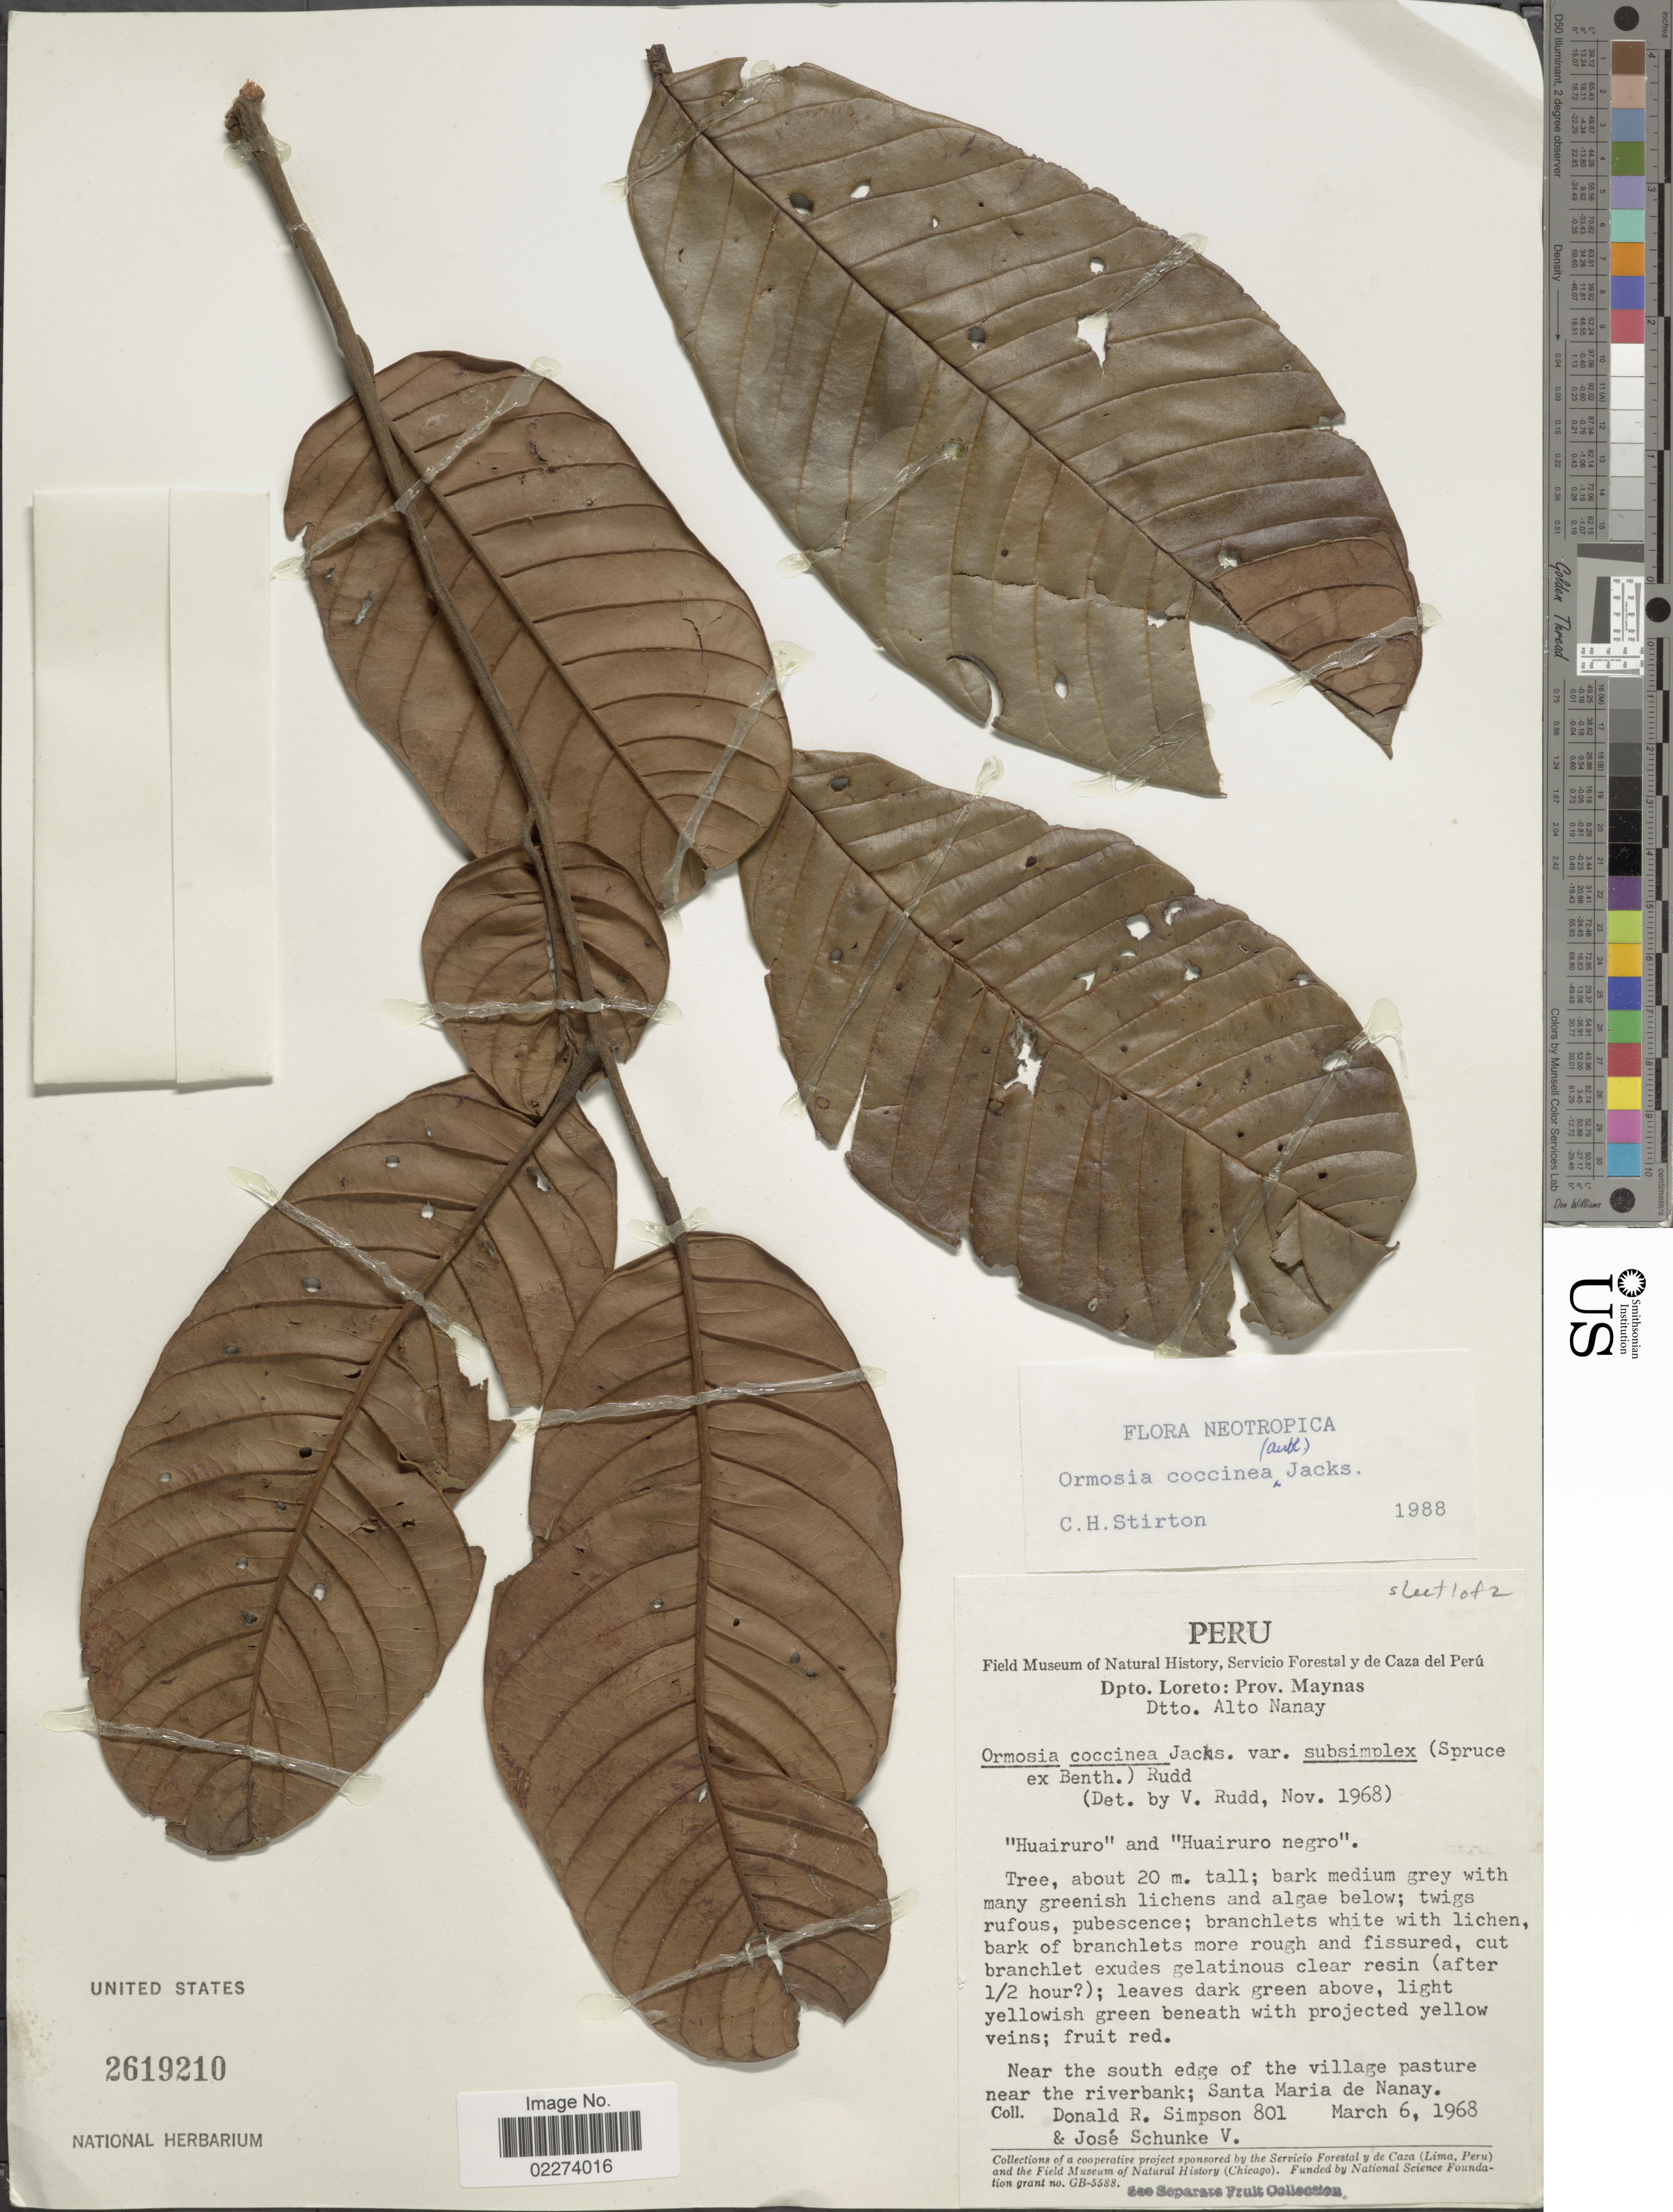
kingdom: Plantae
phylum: Tracheophyta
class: Magnoliopsida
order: Fabales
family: Fabaceae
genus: Ormosia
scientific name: Ormosia coccinea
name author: (Aubl.) Jacks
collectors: D. R. Simpson & J. Schunke Vigo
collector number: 801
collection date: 1968-03-06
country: Peru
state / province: Loreto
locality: Dpto. Loreto: Prov. Maynas, Dtto. Alto Nanay, Near the south edge of the village pasture near the riverbank, Santa Maria de Nanay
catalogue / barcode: US 2619210